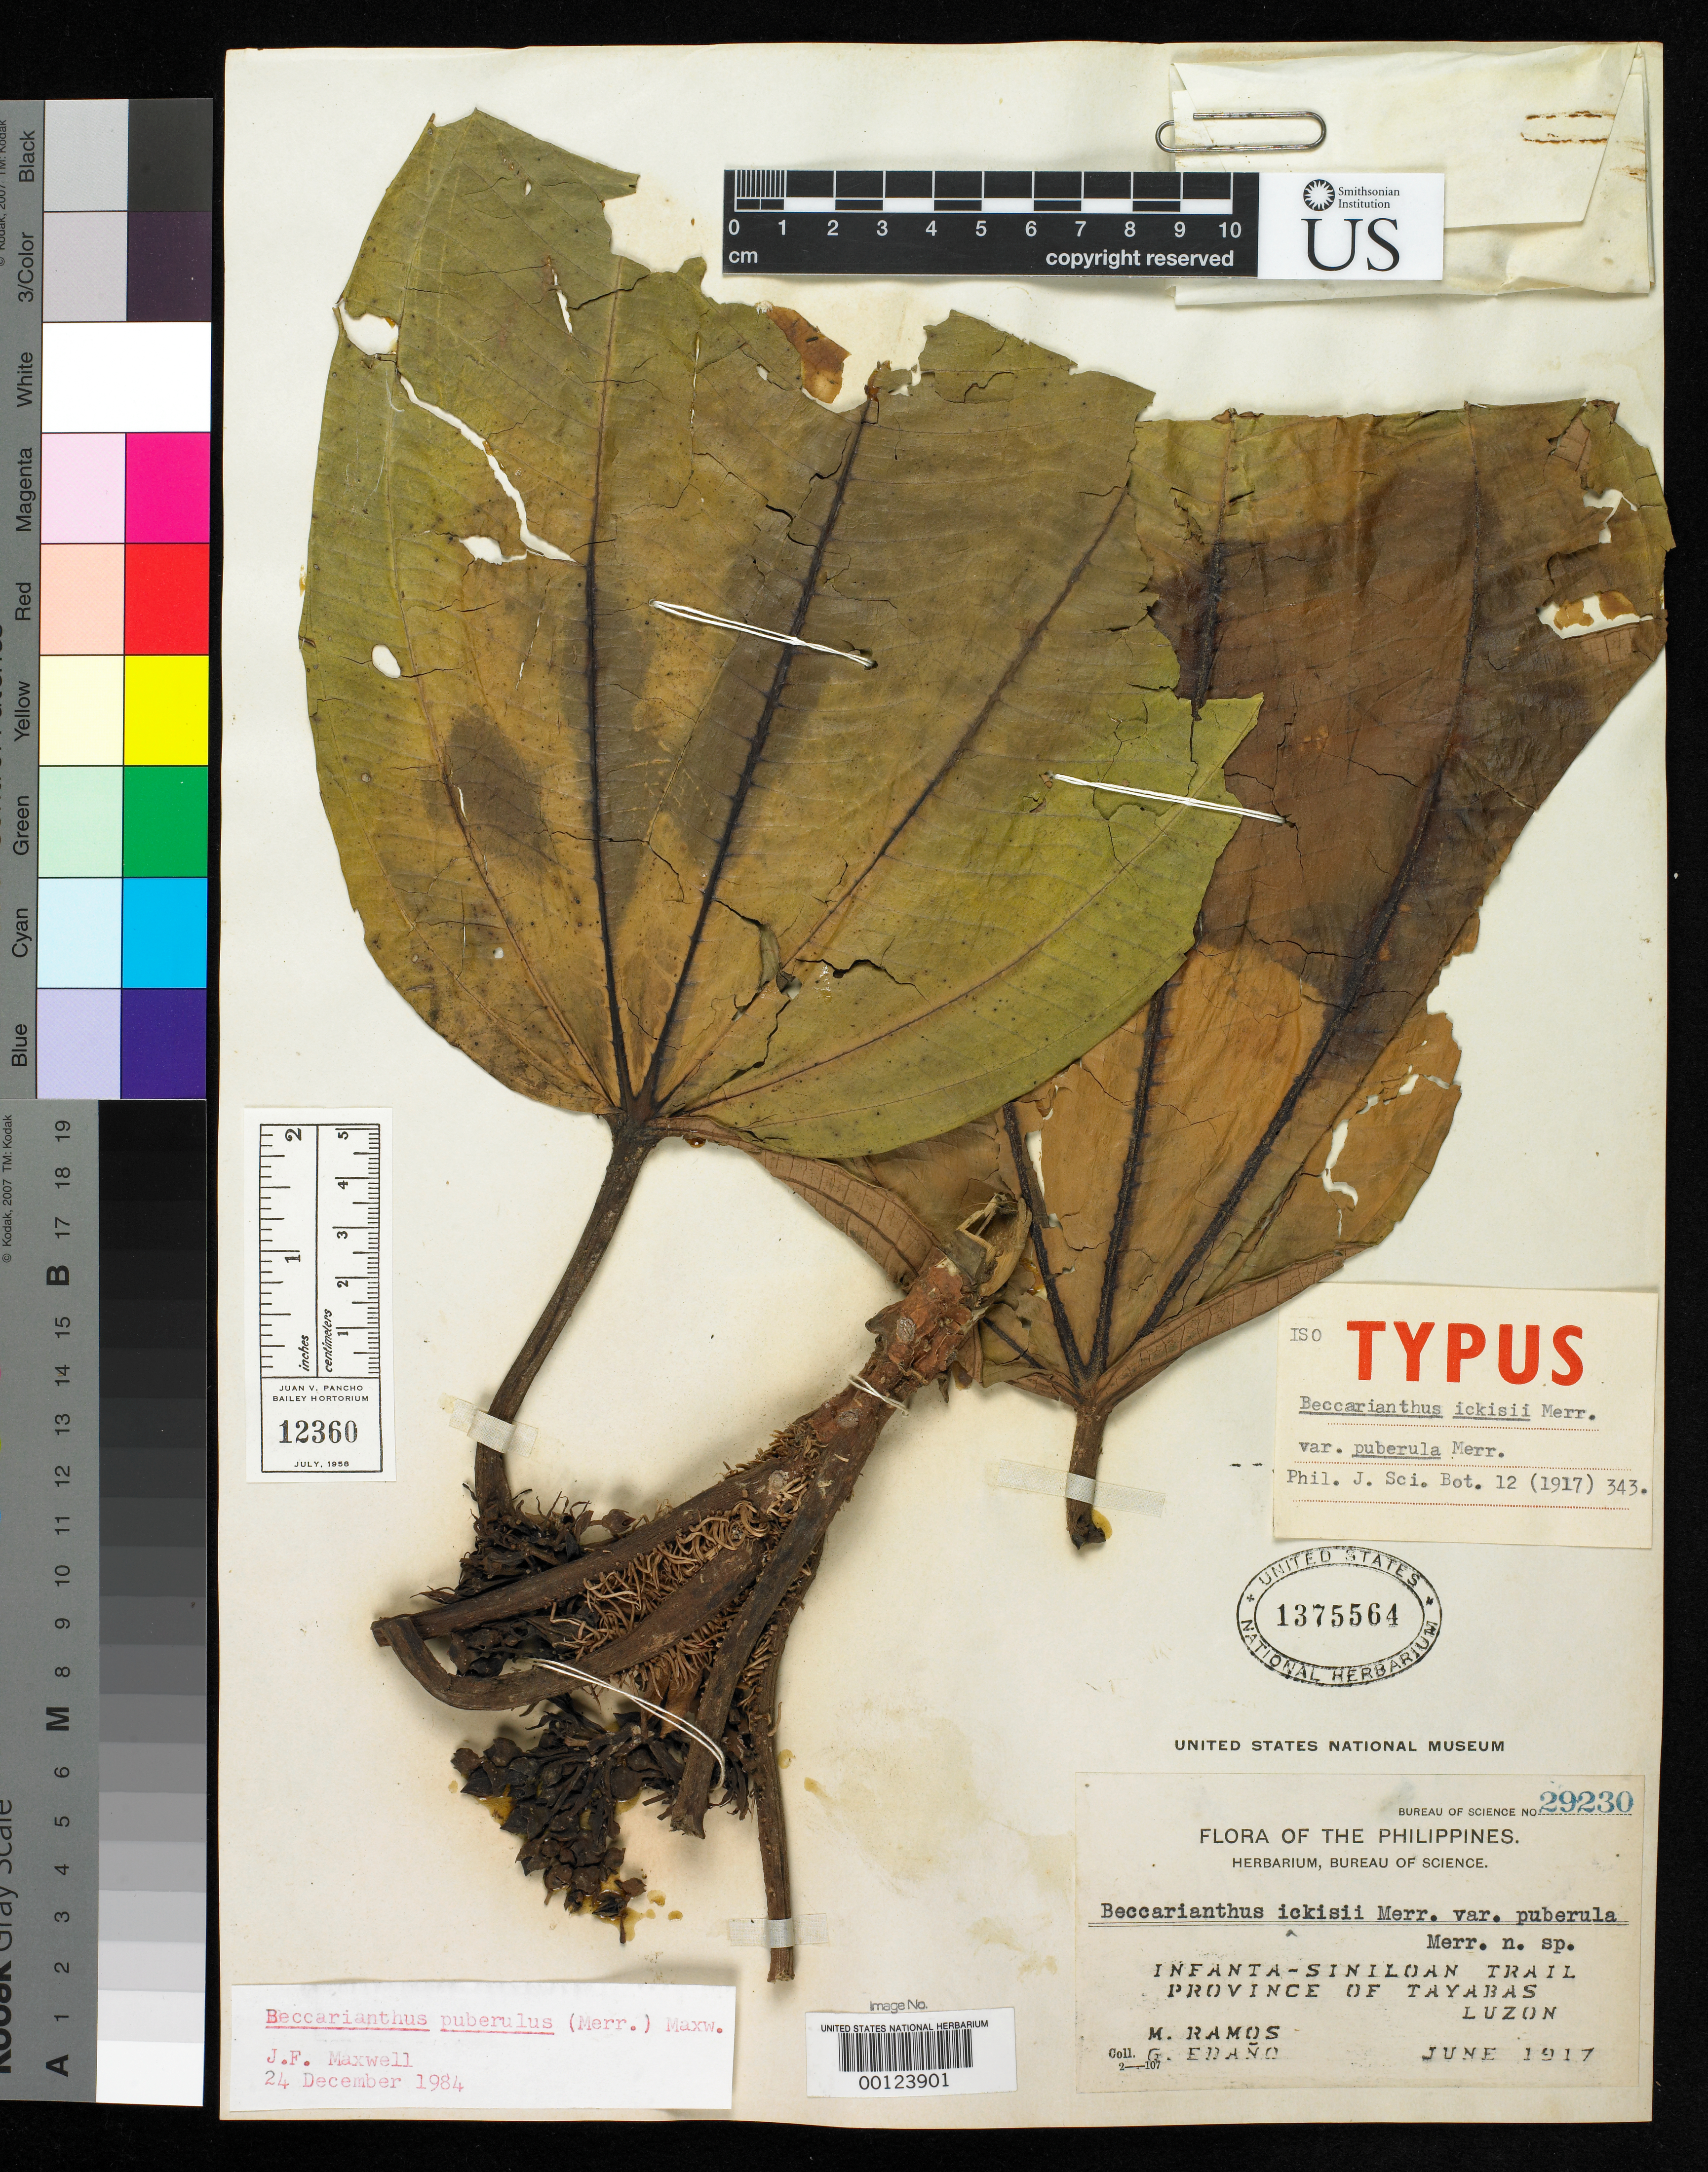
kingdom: Plantae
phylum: Tracheophyta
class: Magnoliopsida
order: Myrtales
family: Melastomataceae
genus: Beccarianthus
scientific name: Beccarianthus ickisii var. puberula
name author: Merr.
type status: Isotype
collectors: M. Ramos & G. E. Edaño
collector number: Bur. Sci. 29230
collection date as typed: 12 Jun 1917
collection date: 1917-06-12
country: Philippines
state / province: Calabarzon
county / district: Quezon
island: Luzon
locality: Infanta - Siniloan Trail.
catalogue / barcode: US 1375564